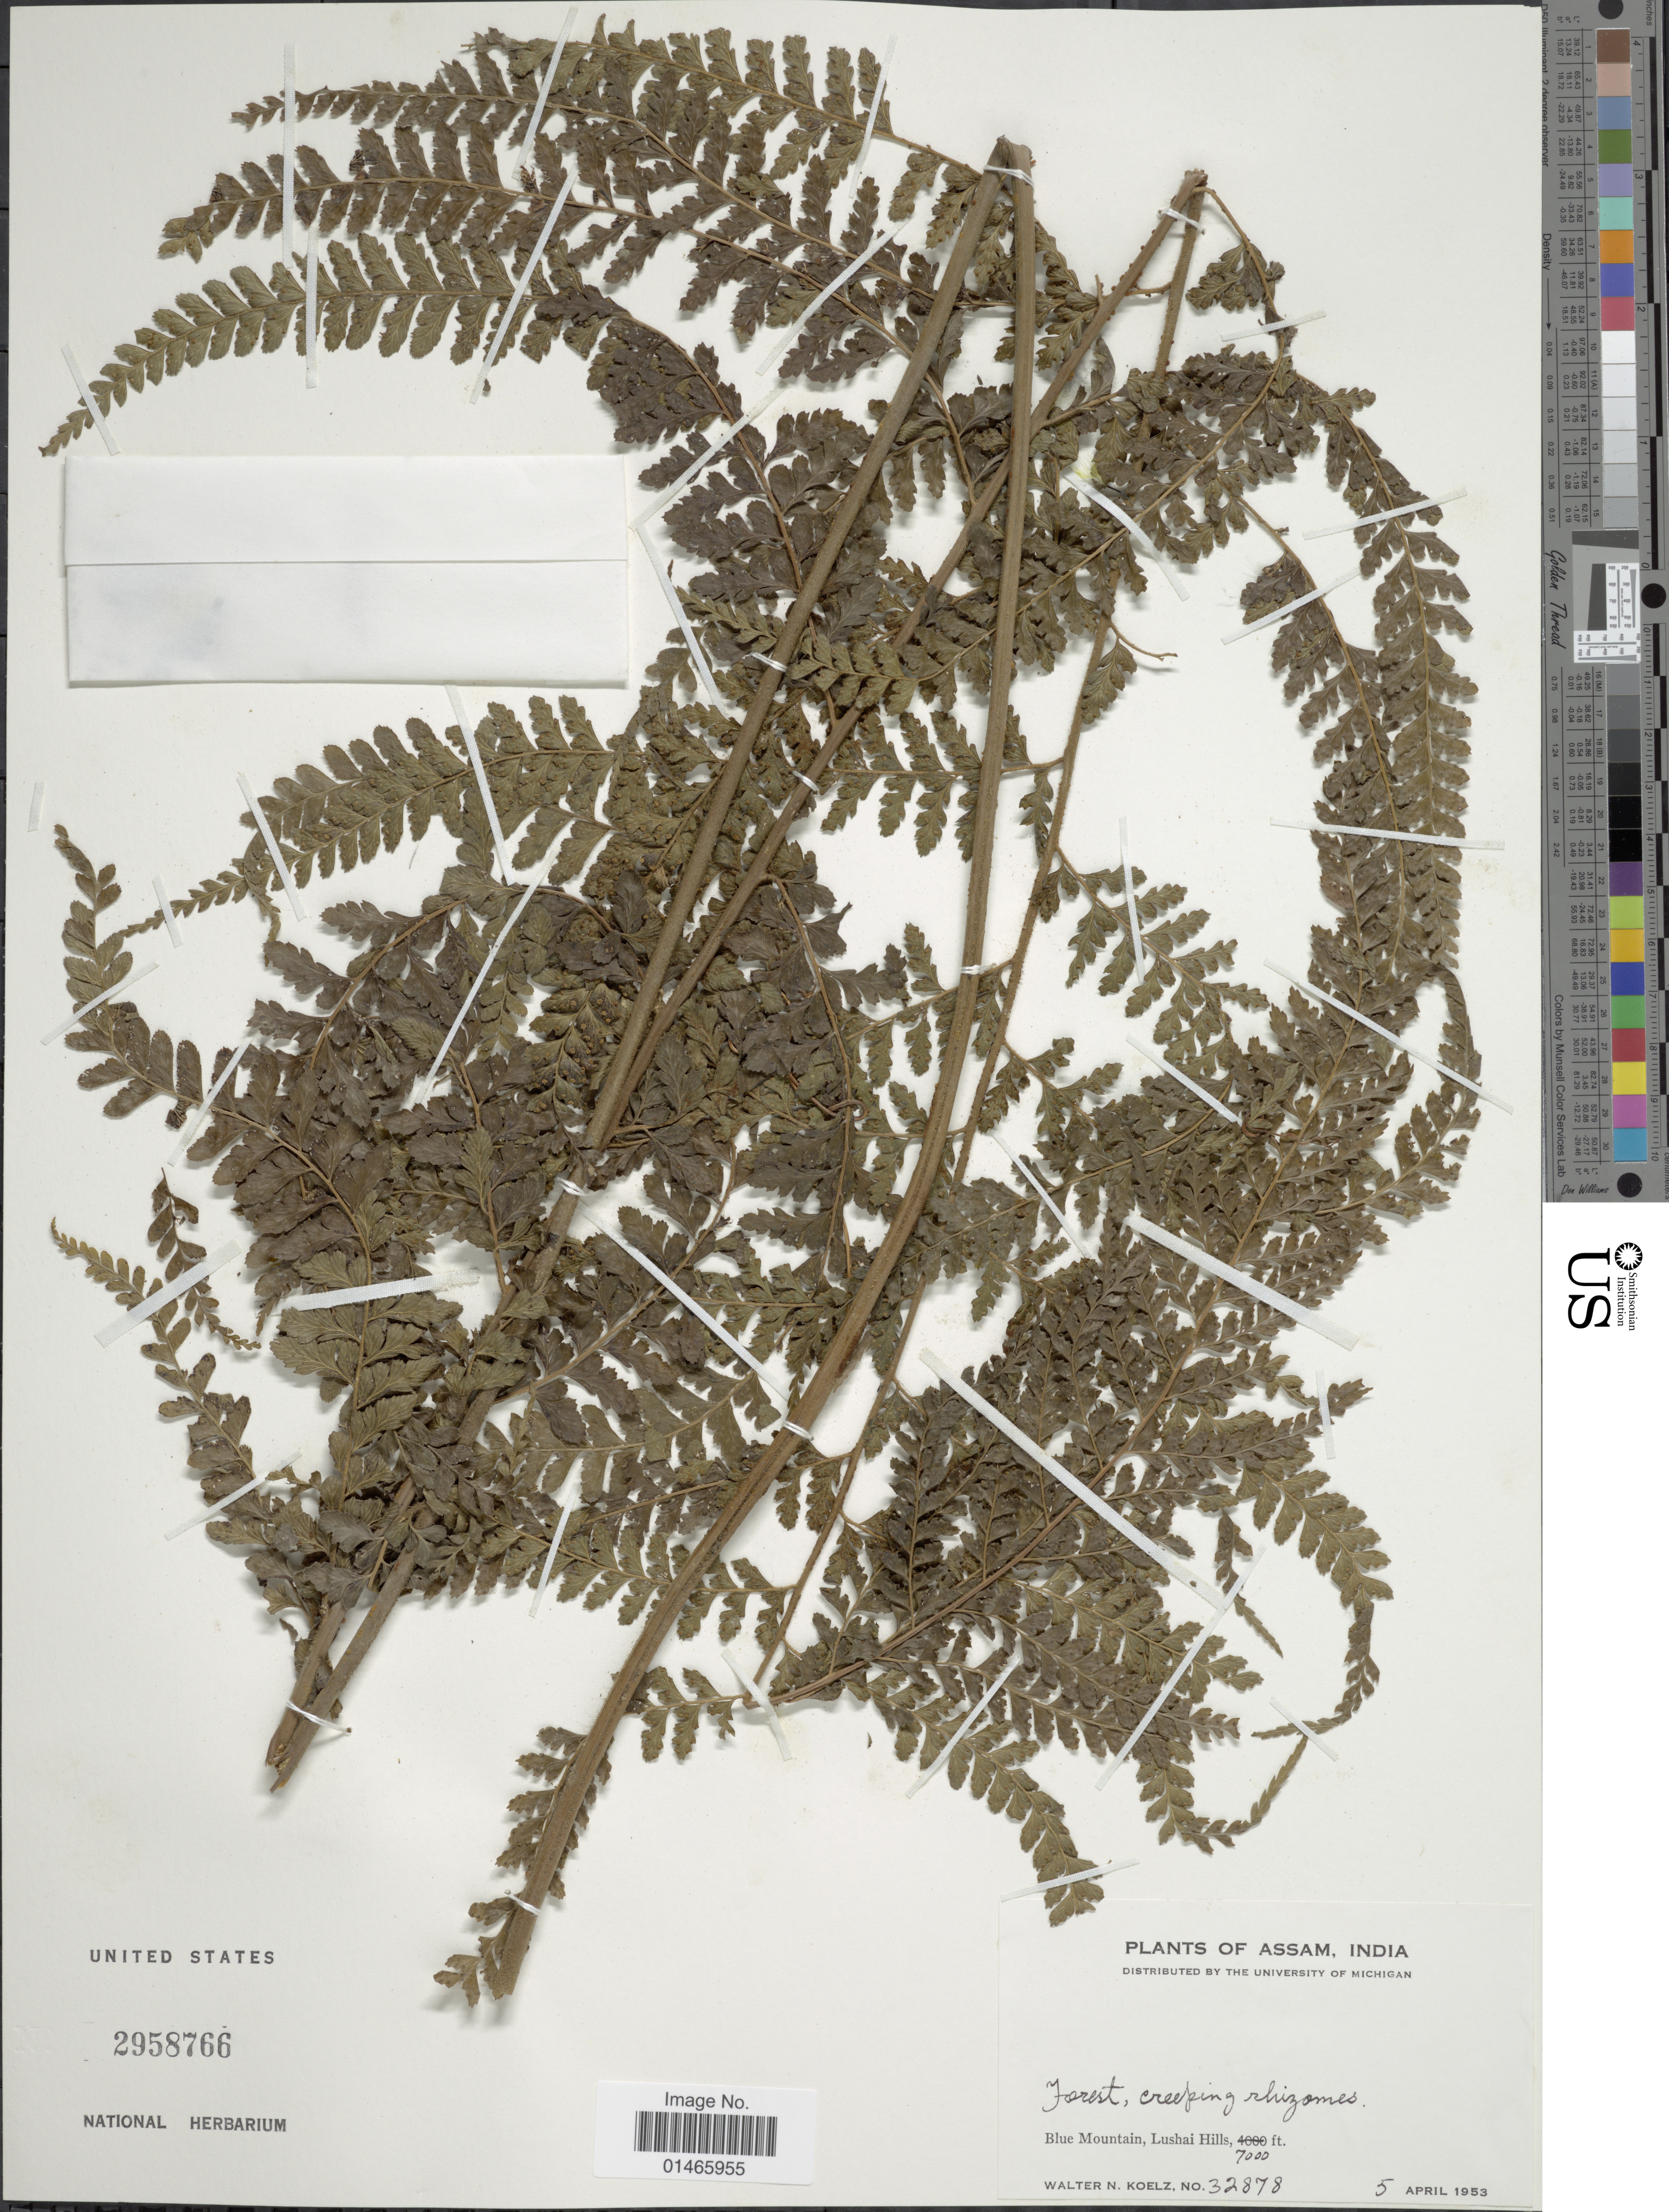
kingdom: Plantae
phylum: Tracheophyta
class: Polypodiopsida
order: Polypodiales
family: Dennstaedtiaceae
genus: Microlepia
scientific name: Microlepia sp.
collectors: W. N. Koelz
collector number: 32878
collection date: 1953-04-05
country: India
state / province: Assam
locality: Blue Mountain, Lushai Hills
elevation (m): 2134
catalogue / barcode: US 2958766